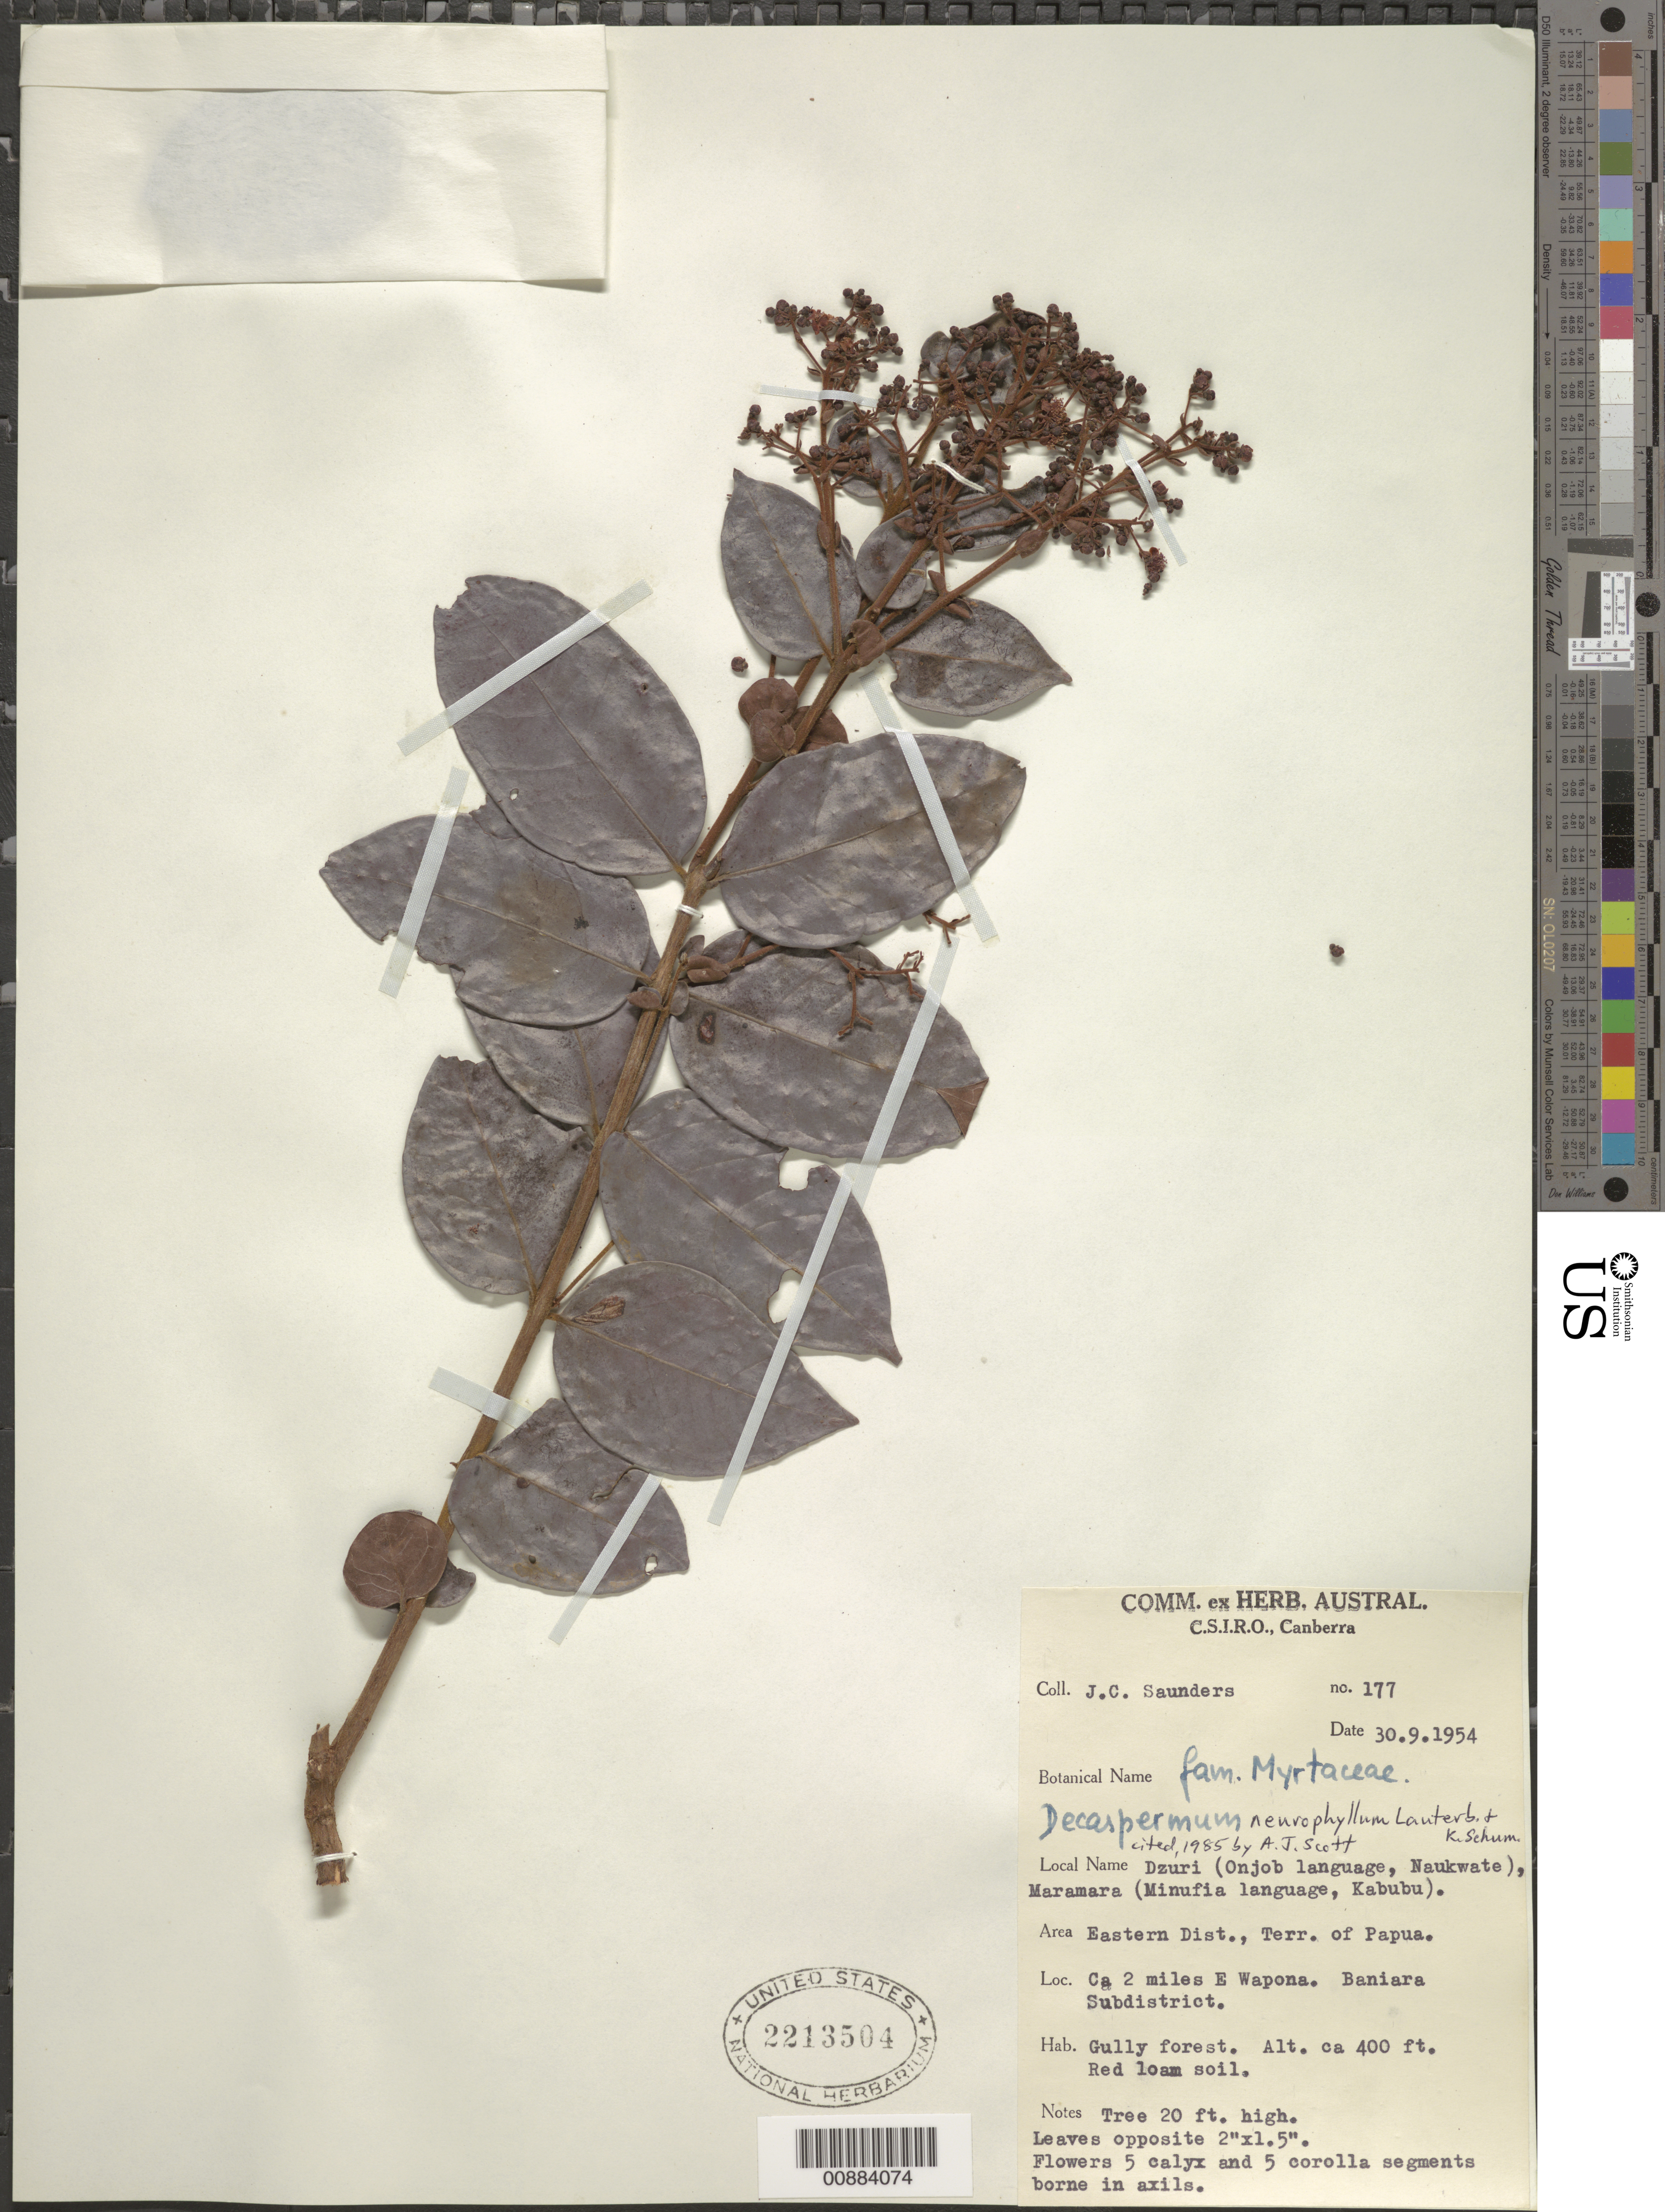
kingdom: Plantae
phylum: Tracheophyta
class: Magnoliopsida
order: Myrtales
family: Myrtaceae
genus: Decaspermum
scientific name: Decaspermum neurophyllum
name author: K. Schum. & Lauterb.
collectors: J. C. Saunders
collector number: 177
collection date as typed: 30 Sep 1954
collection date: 1954-09-30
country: Papua New Guinea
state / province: Milne Bay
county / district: Baniara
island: New Guinea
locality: Eastern Dist, ca. 2 miles E Wapona, Baniara subdistrict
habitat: gully forest, red loam soil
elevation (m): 122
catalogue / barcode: US 2213504